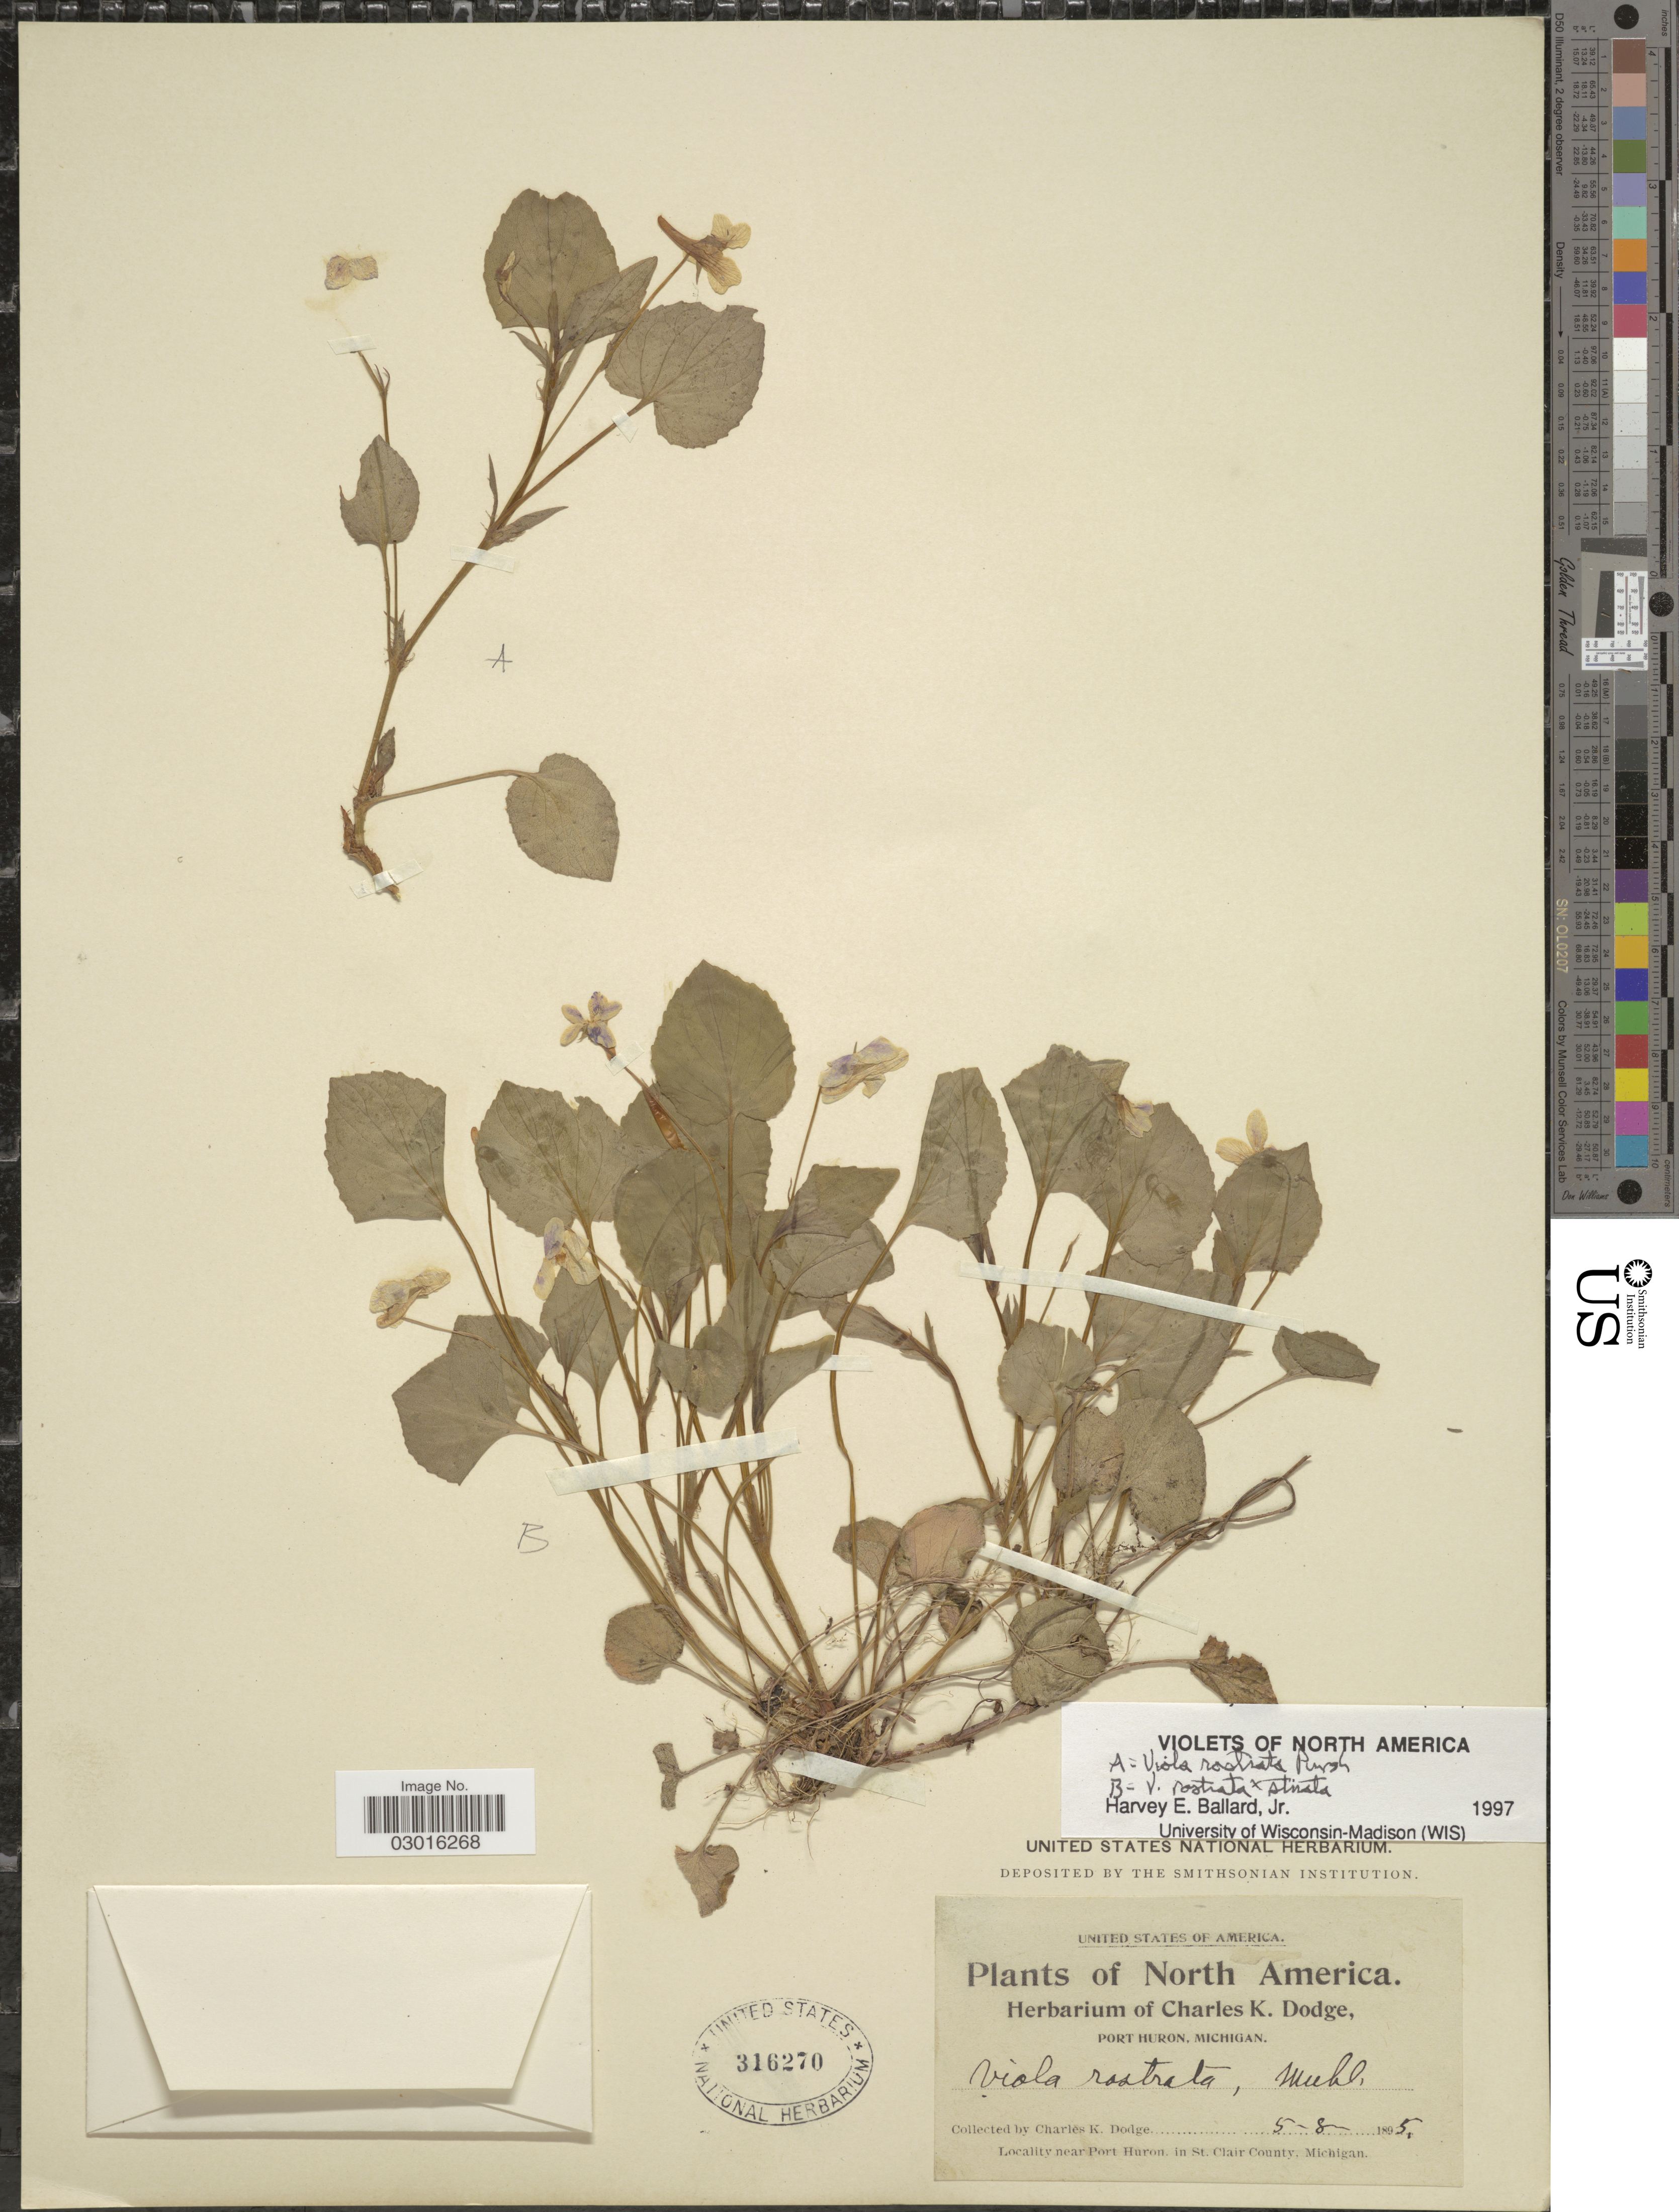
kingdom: Plantae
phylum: Tracheophyta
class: Magnoliopsida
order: Malpighiales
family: Violaceae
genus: Viola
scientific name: Viola rostrata x V. striata Aiton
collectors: C. K. Dodge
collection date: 1895-05-08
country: United States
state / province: Michigan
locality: Near Port Huron. in St. Clair County.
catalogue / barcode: US 316270